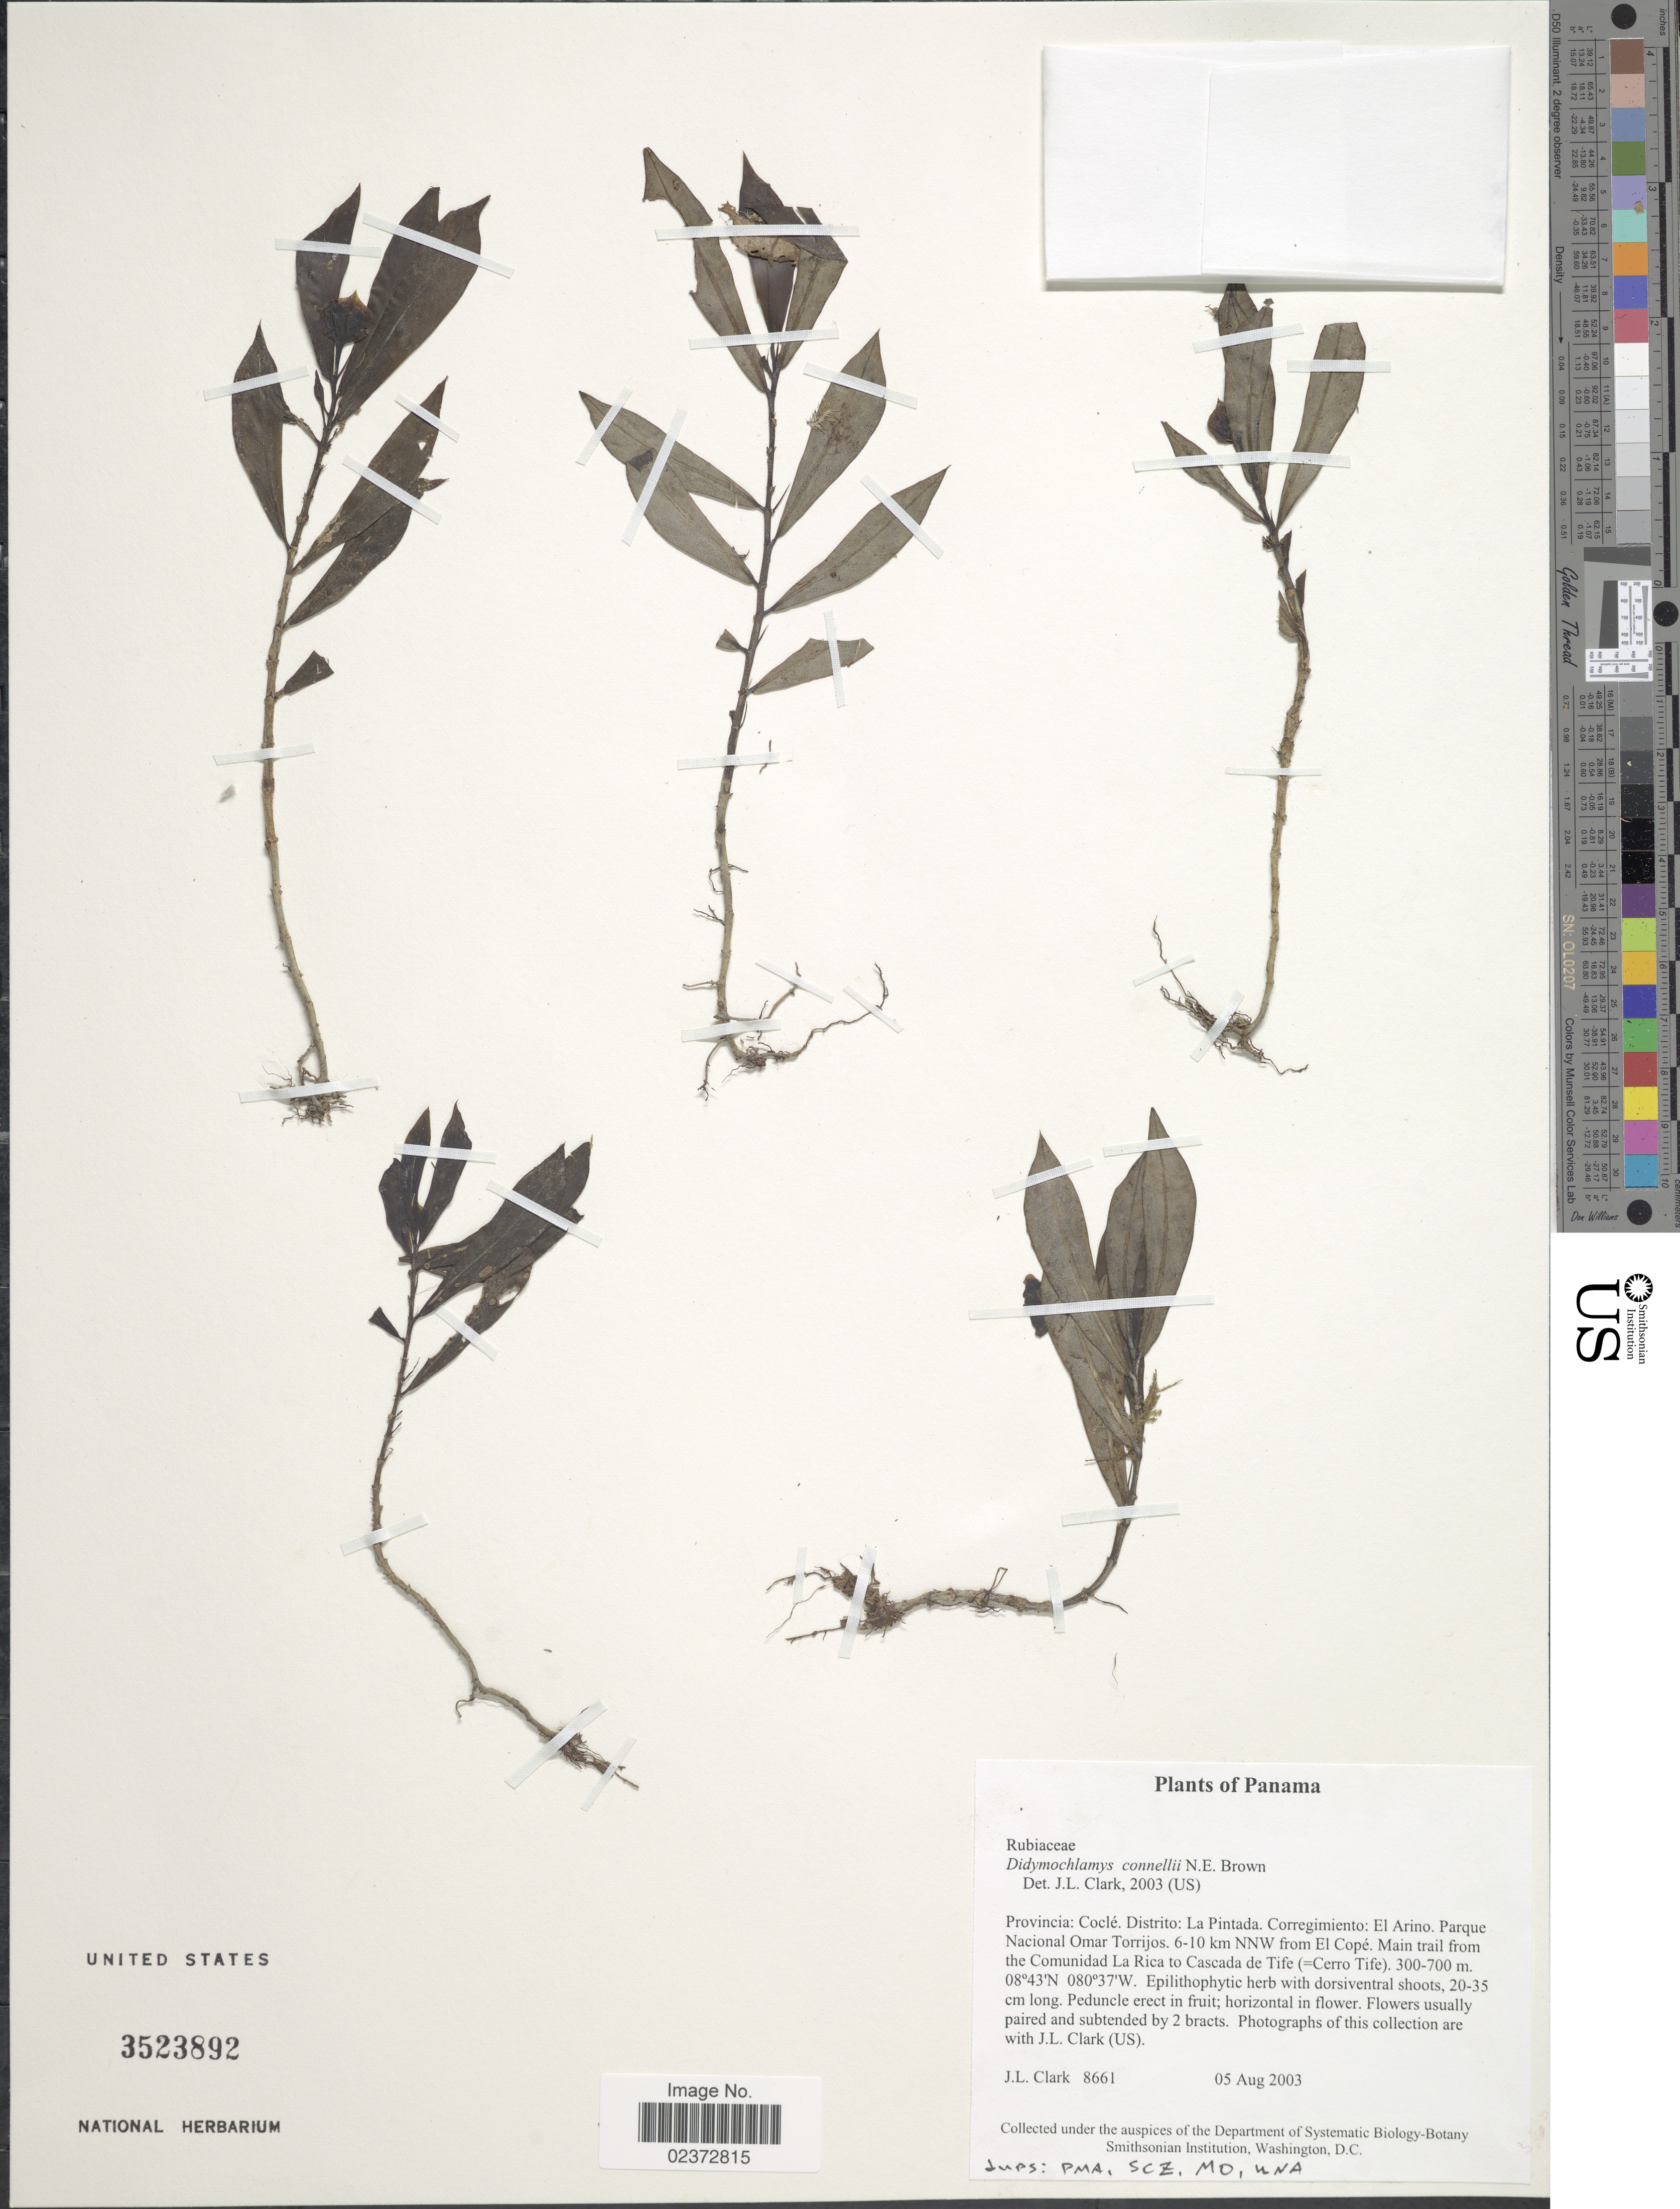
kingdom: Plantae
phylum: Tracheophyta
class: Magnoliopsida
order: Gentianales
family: Rubiaceae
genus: Didymochlamys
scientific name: Didymochlamys whitei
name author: Hook. f.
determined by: Puttock, C. F.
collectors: J. L. Clark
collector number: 8661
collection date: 2003-08-05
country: Panama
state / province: Coclé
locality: Distrito: La Pintada. Corregimiento: El Arino. Parque Nacional Omar Torrijos. 6-10 km NNW from El Copé. Main trail from the Comunidad La Rica to Cascada de Tife (=Cerro Tife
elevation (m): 300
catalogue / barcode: US 3523892